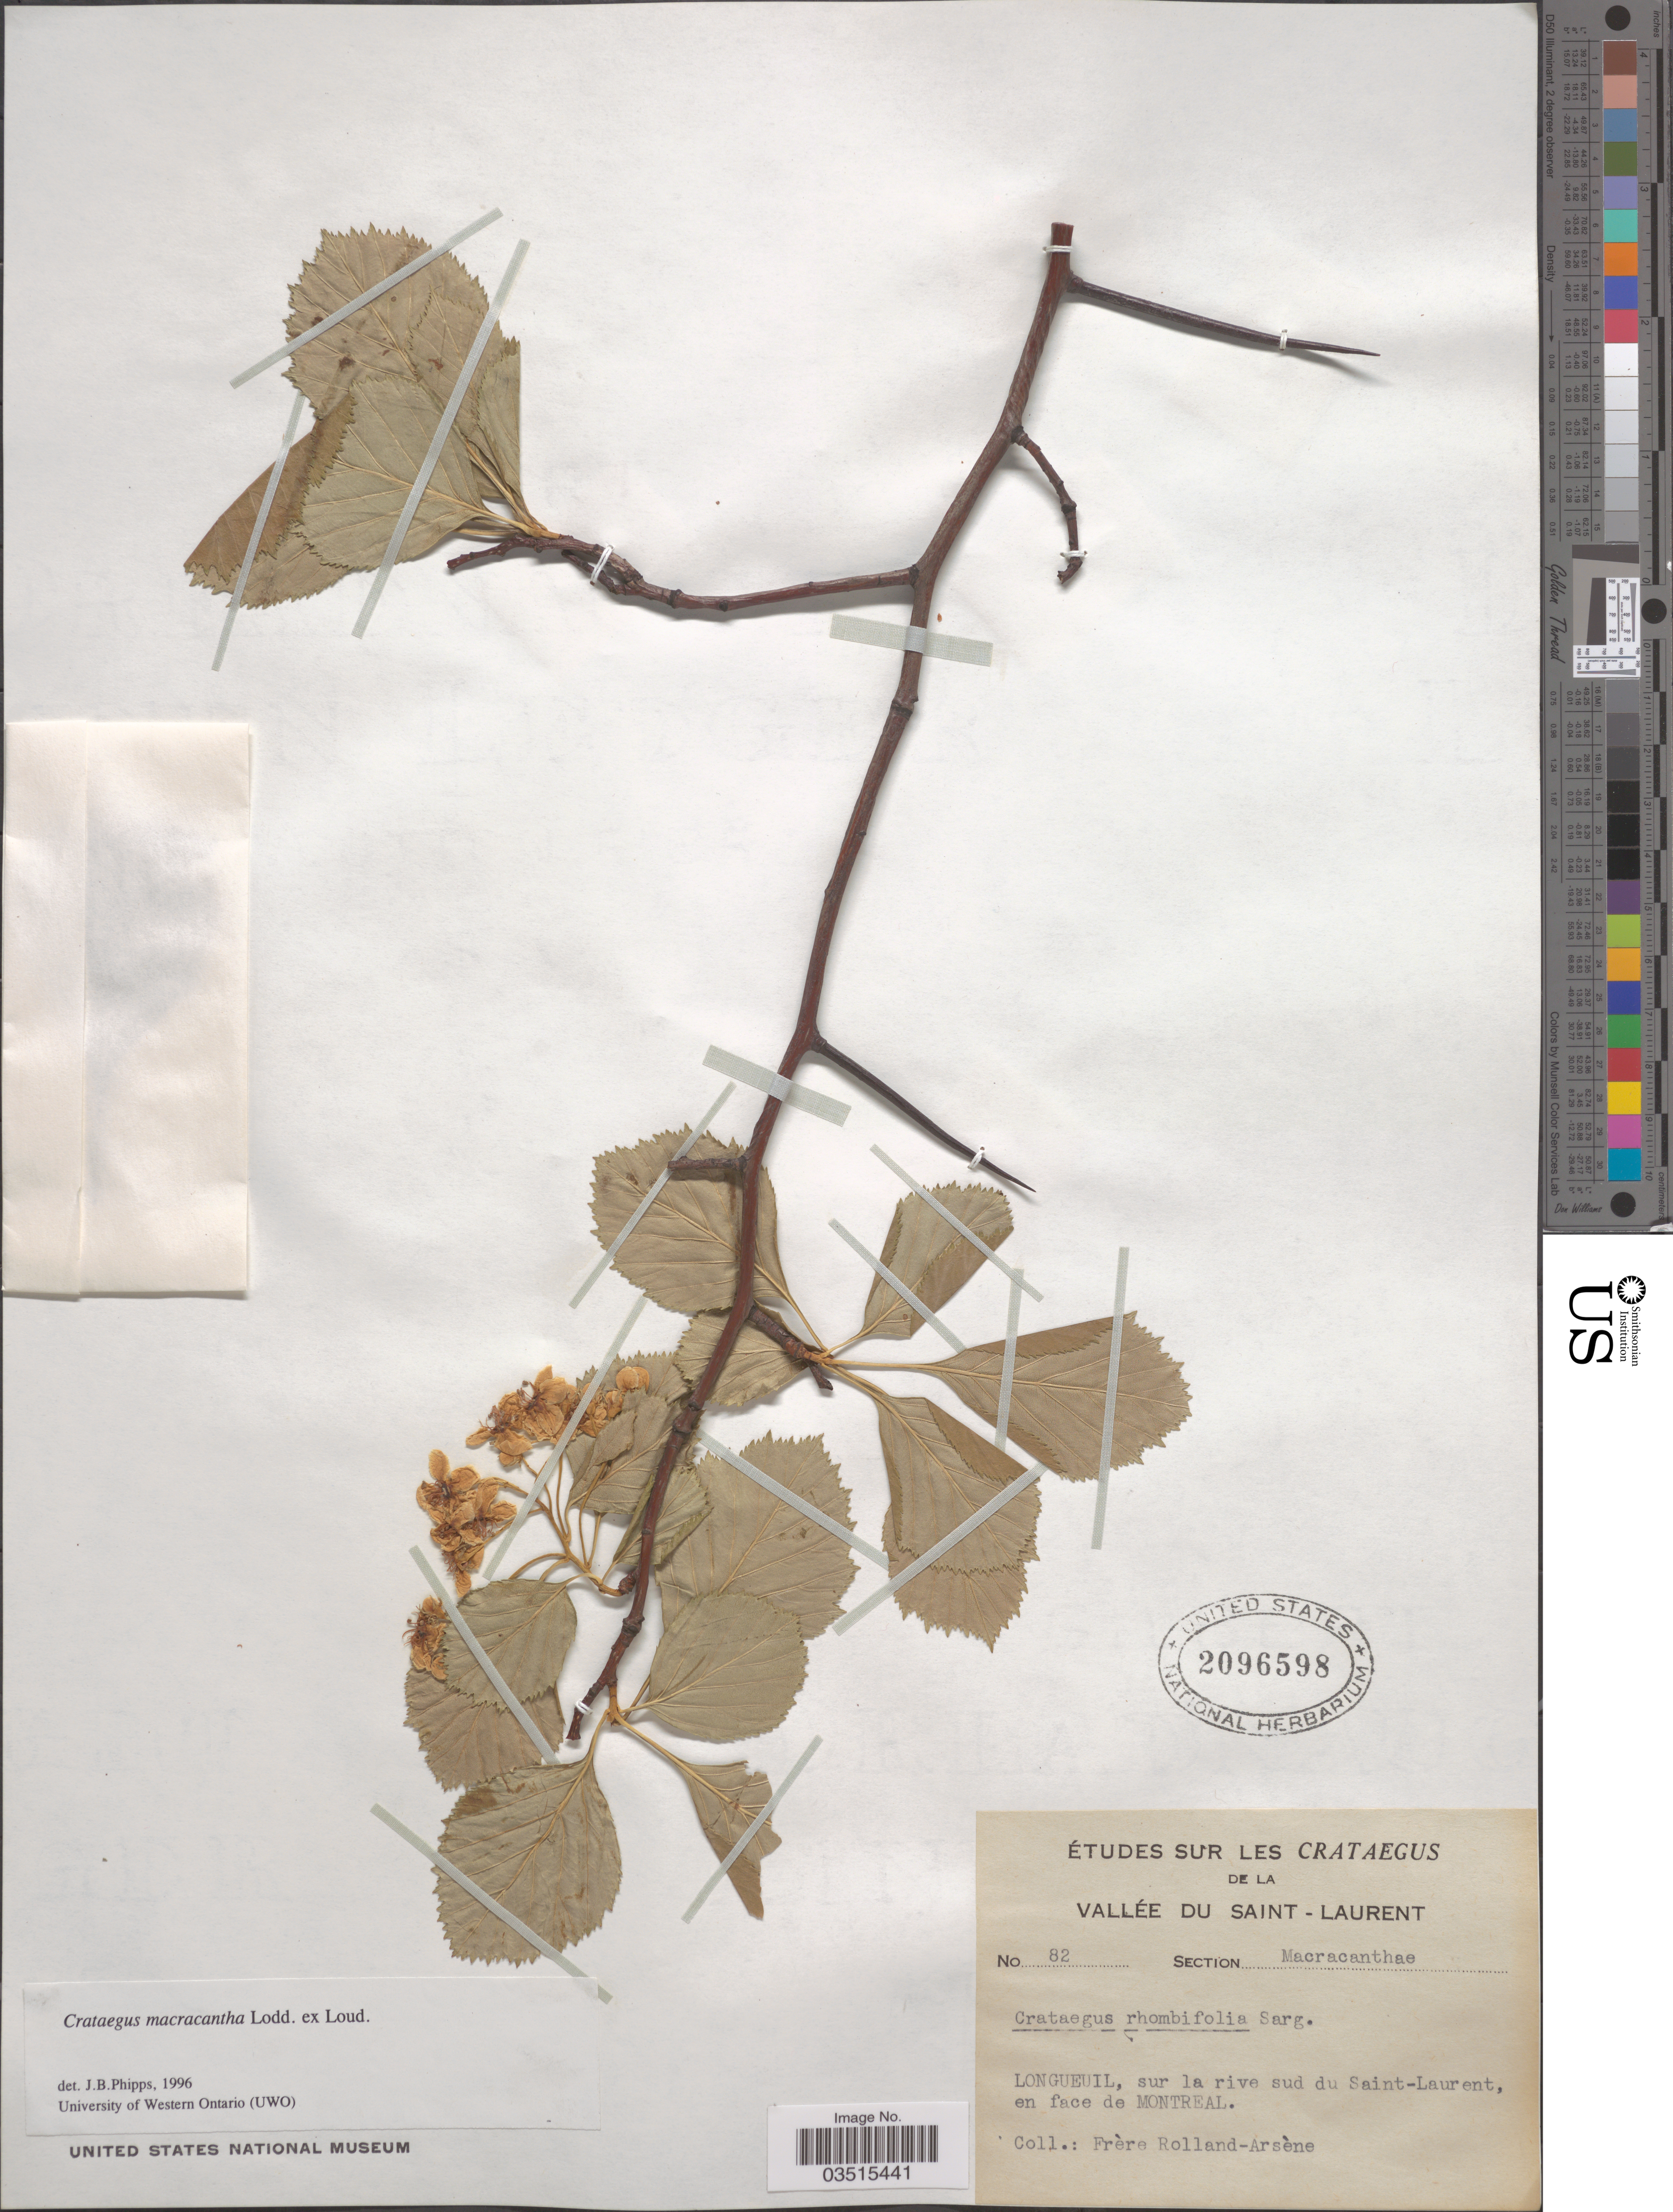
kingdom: Plantae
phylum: Tracheophyta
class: Magnoliopsida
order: Rosales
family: Rosaceae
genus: Crataegus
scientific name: Crataegus macracantha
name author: (Lindl.) Lodd. ex Loudon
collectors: B. Rolland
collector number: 82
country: Canada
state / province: Quebec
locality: Vallée du Saint - Laurent. Longueuil, sur la rive sud du Saint-Laurent, en face de Montreal.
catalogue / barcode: US 2096598